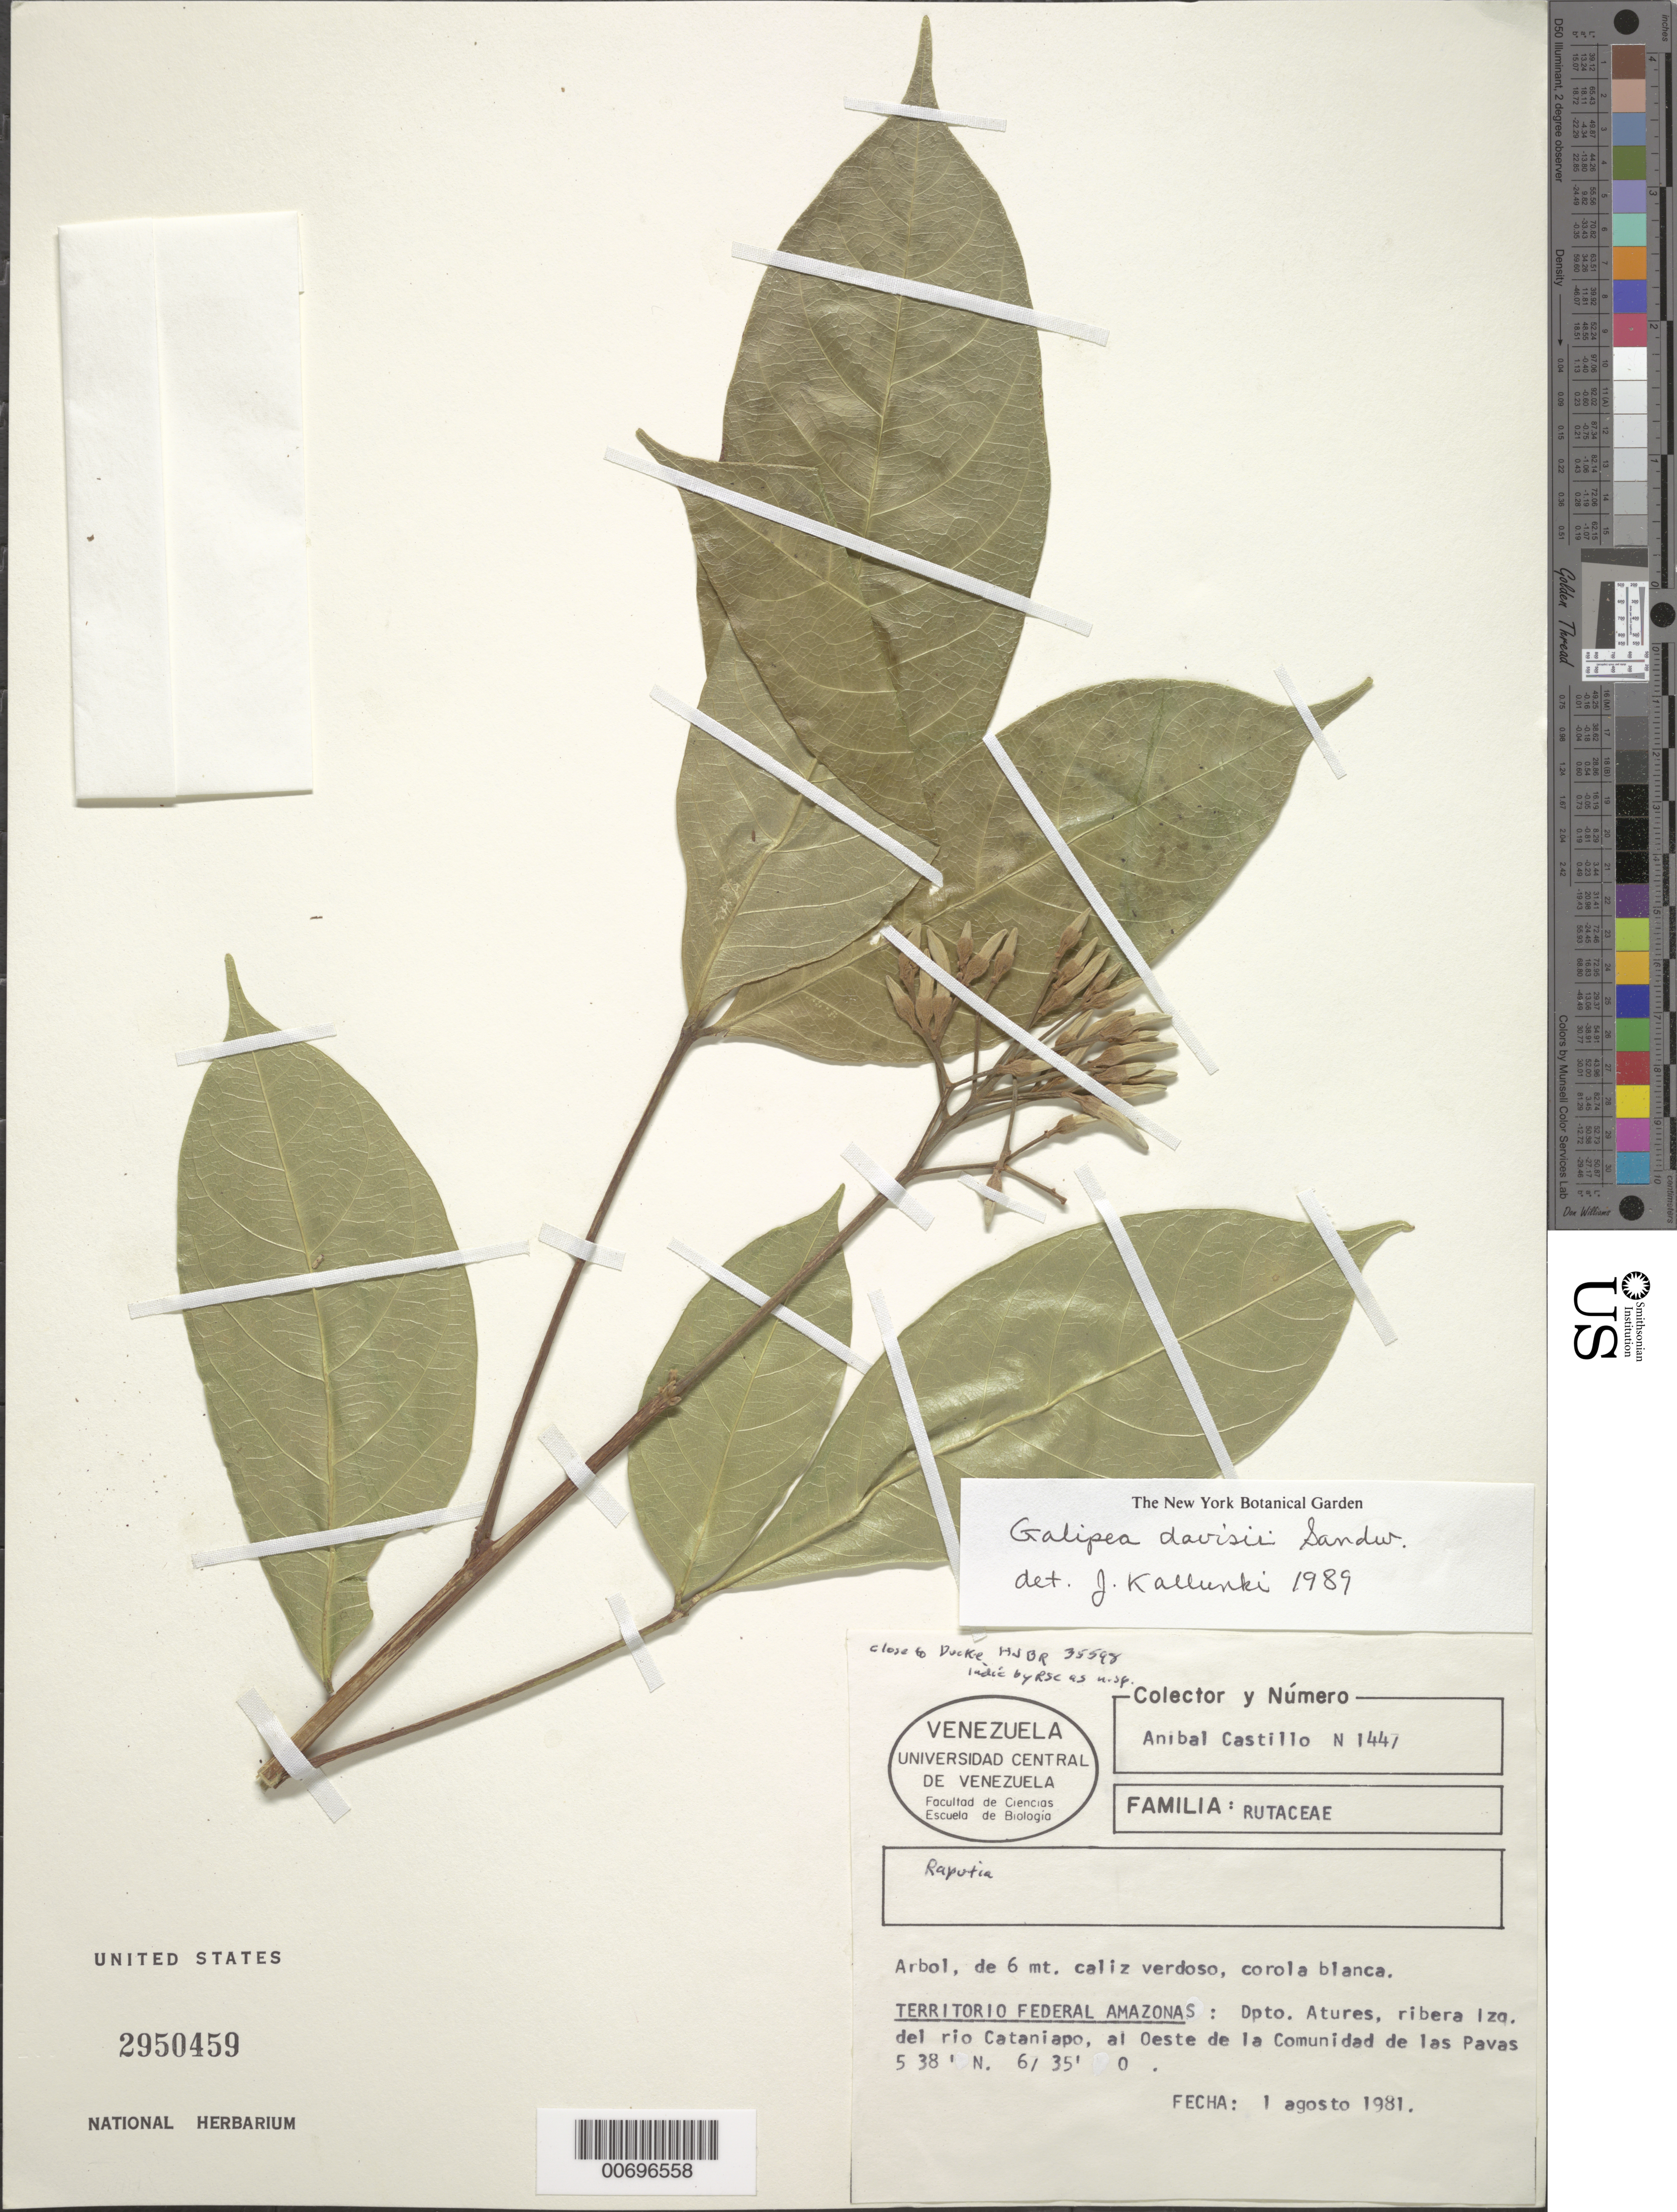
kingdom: Plantae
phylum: Tracheophyta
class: Magnoliopsida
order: Sapindales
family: Rutaceae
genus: Galipea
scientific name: Galipea davisii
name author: Sandwith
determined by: Kallunki, Jacquelyn A.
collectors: A. Castillo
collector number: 1447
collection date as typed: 1-Aug-81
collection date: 1981-08-01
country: Venezuela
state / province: Amazonas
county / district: Atures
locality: Río Cataniapo, oest de la Comunidad de Las Pavas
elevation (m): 37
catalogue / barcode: US 2950459